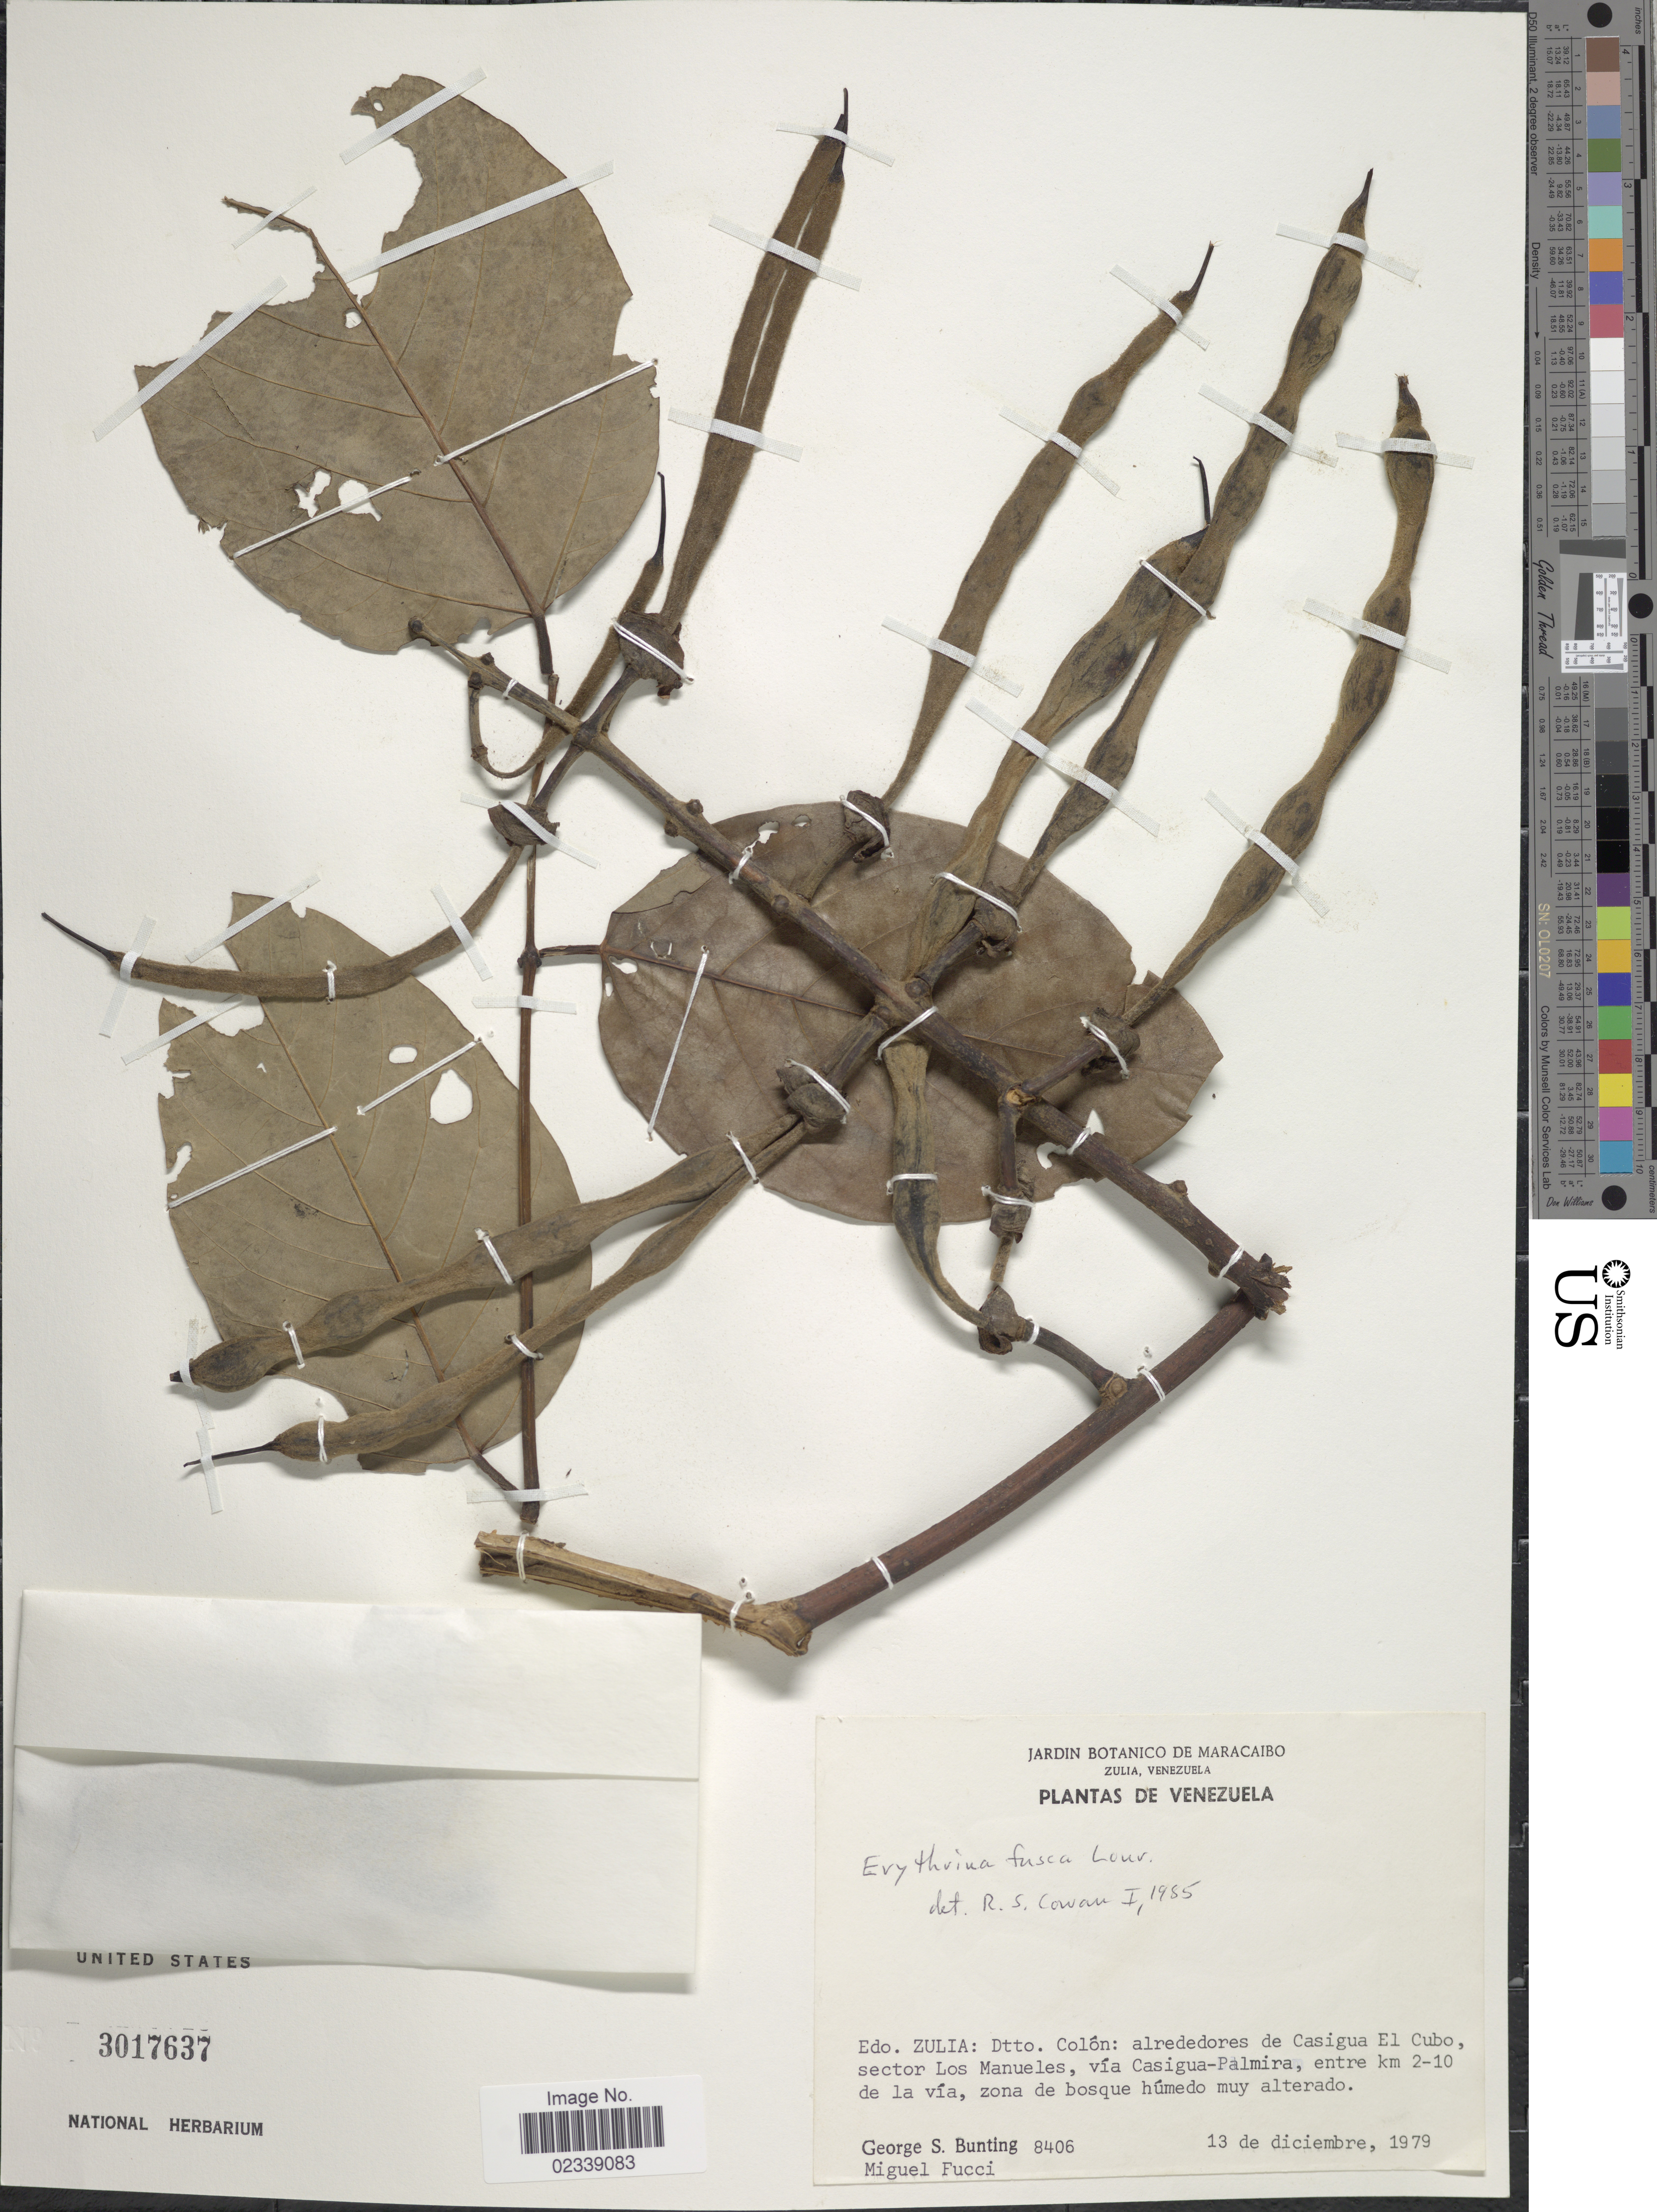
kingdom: Plantae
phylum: Tracheophyta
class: Magnoliopsida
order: Fabales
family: Fabaceae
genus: Erythrina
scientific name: Erythrina fusca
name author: Lour.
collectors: G. S. Bunting & M. Fucci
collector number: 8406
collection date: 1979-12-13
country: Venezuela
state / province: Zulia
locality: Dtto. Colon, alrededores de Casigua El Cubo, sector Los Manueles, via Casigua-Palmira, entre km 2-10 de la via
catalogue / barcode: US 3017637